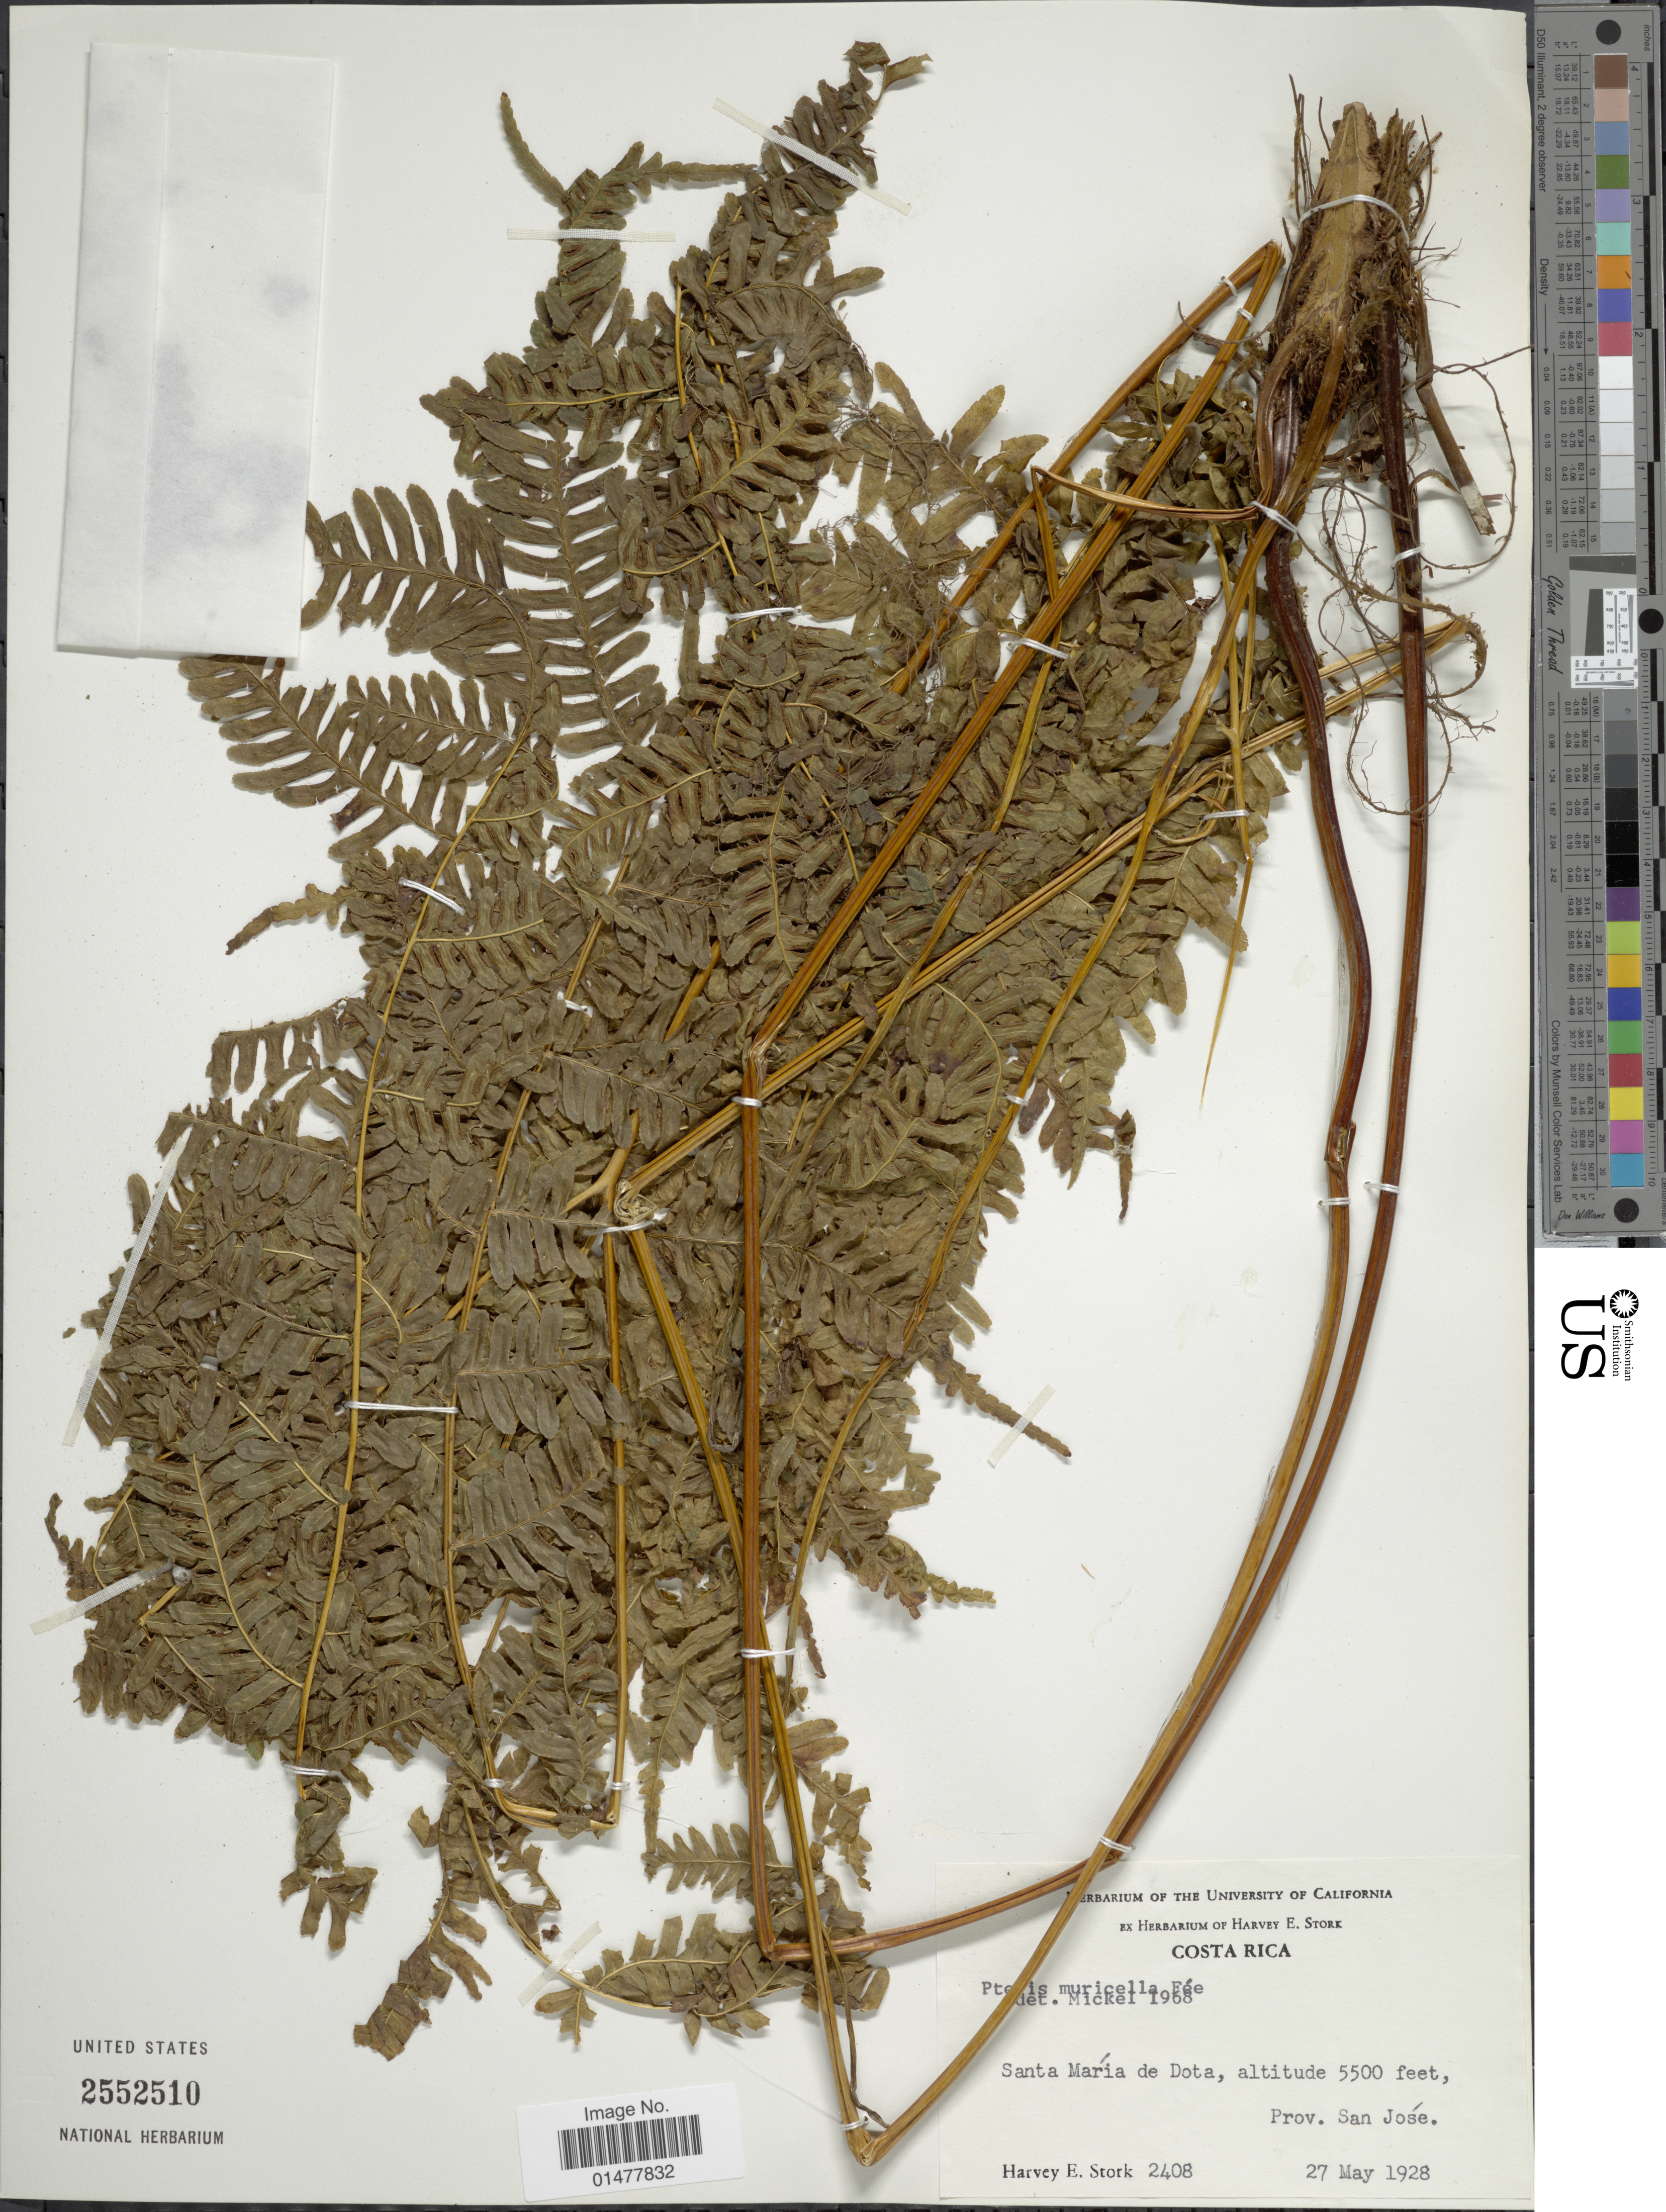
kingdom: Plantae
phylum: Tracheophyta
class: Polypodiopsida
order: Polypodiales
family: Pteridaceae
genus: Pteris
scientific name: Pteris muricella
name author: Fée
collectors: H. E. Stork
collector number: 2408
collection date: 1928-05-27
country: Costa Rica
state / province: San José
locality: Costa Rica, Santa Maria de Dota, Prov. San José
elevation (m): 1676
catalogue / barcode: US 2552510